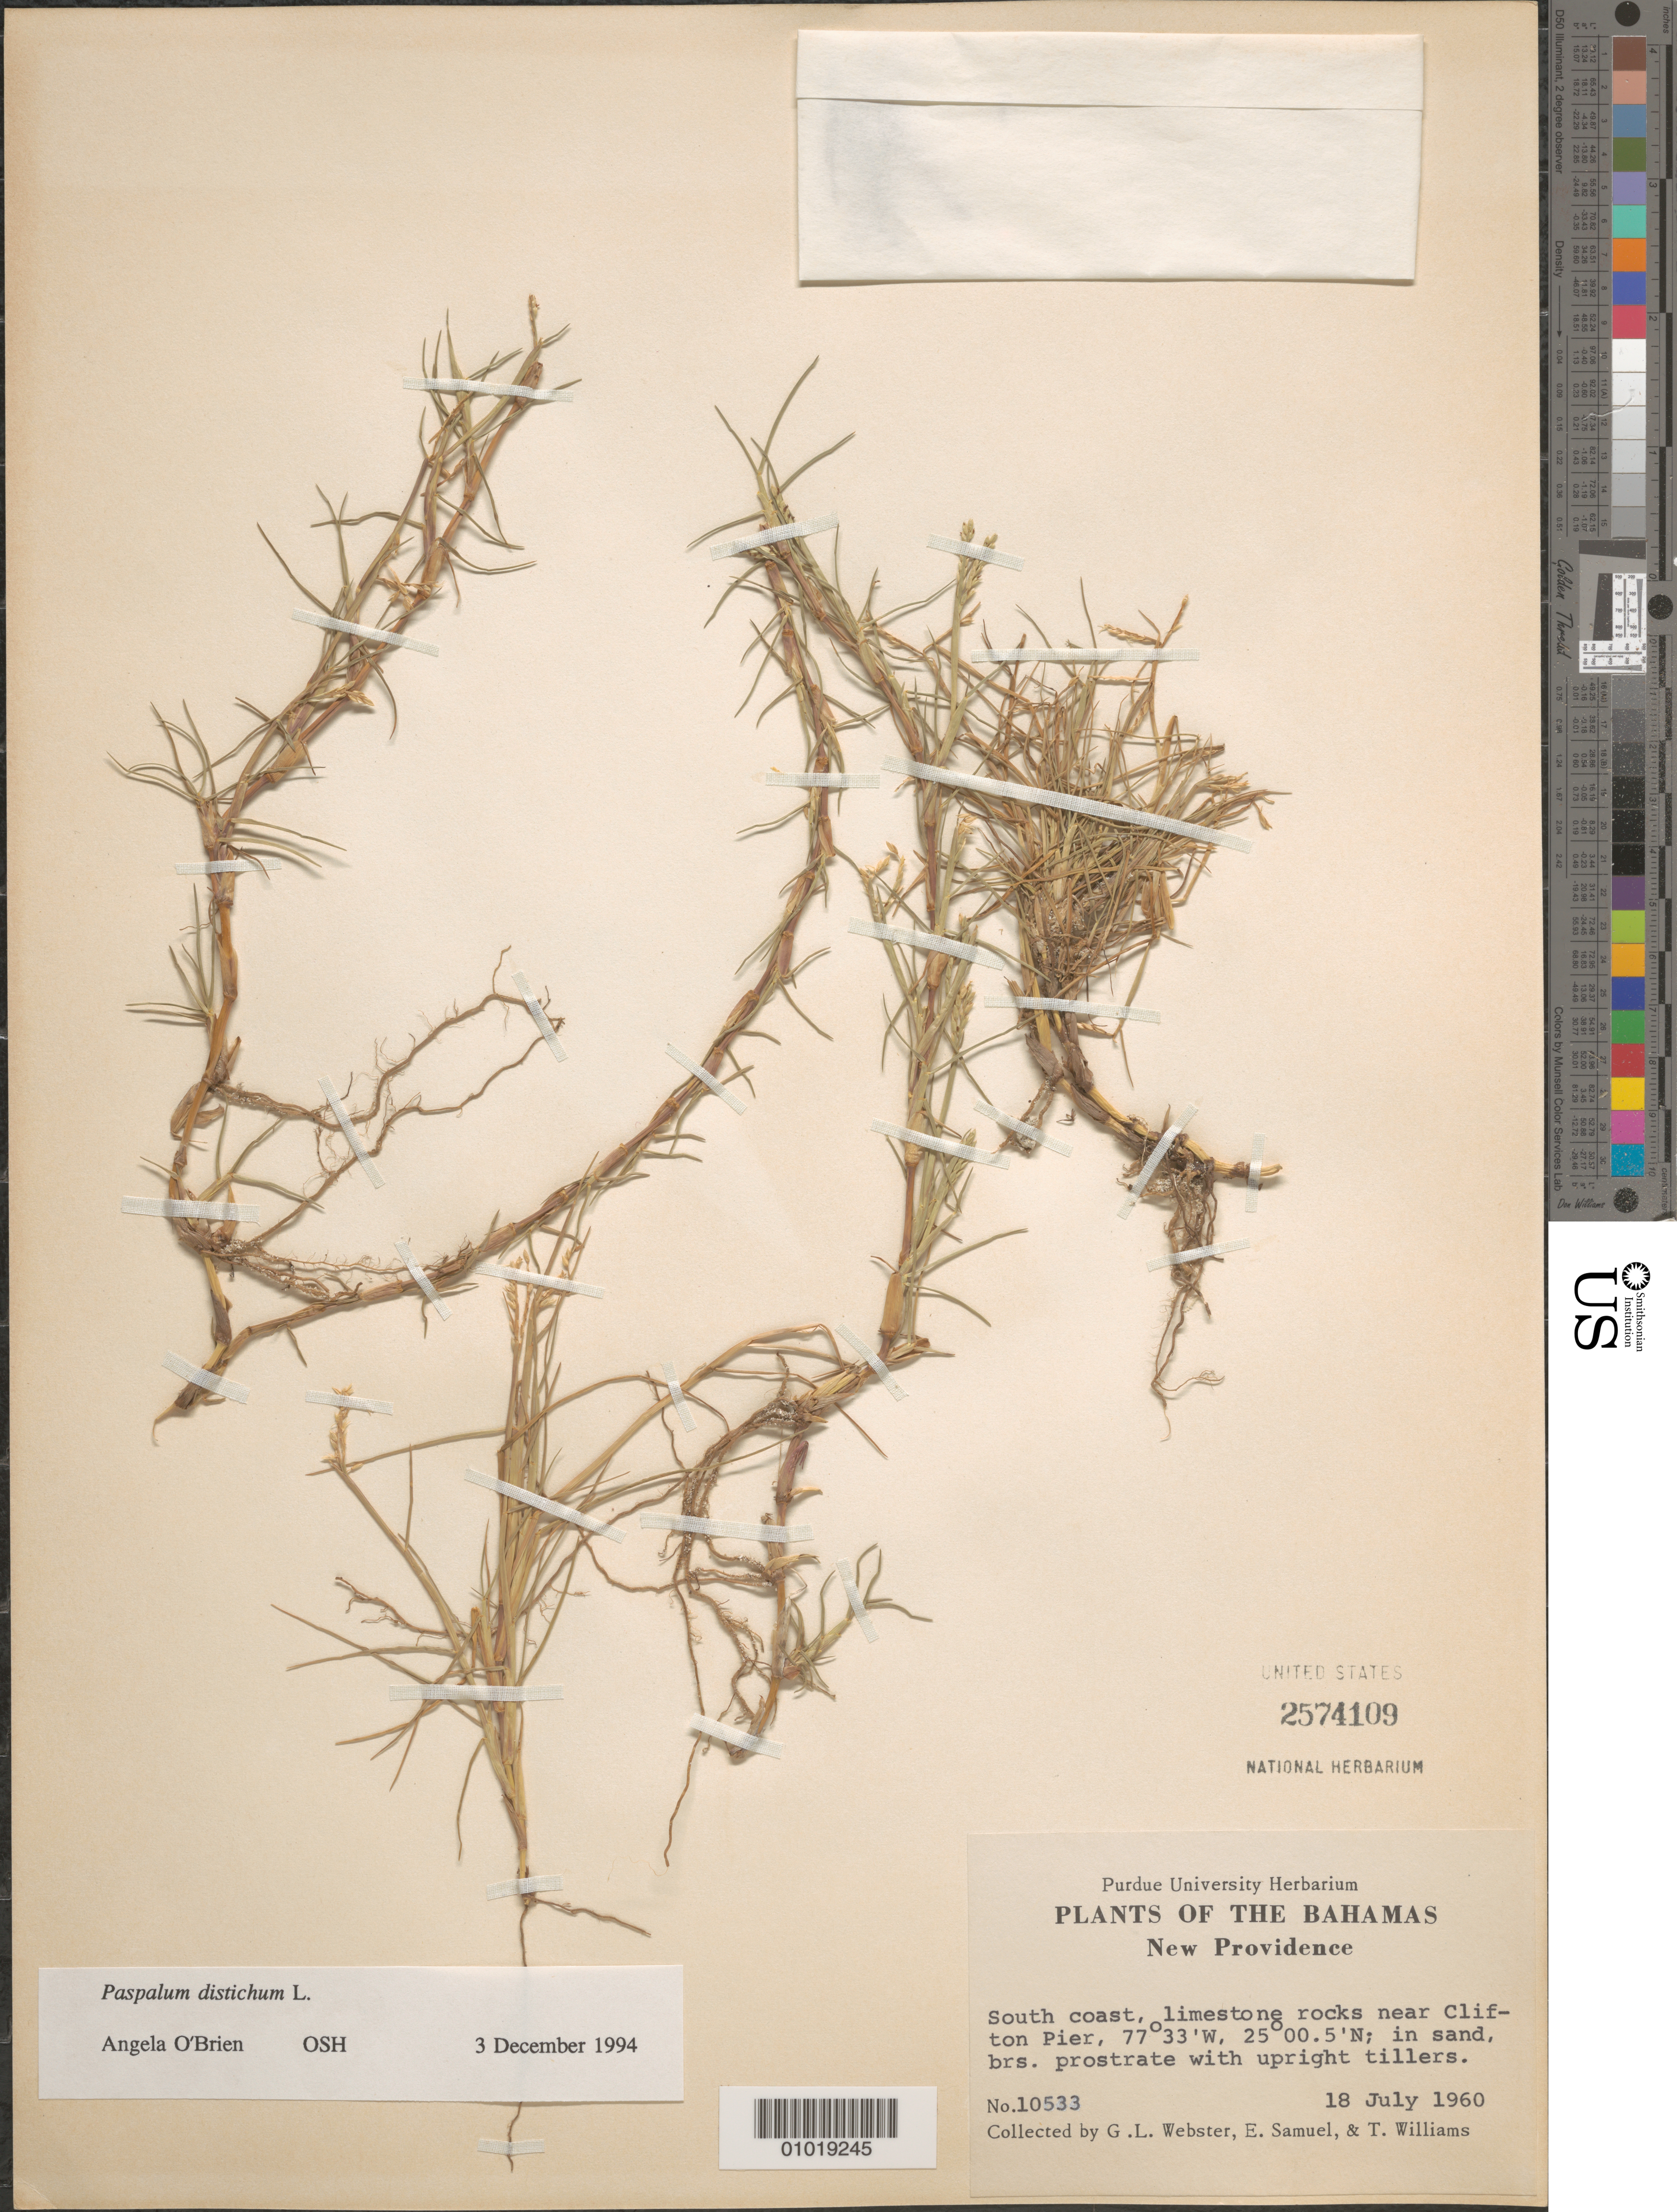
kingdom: Plantae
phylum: Tracheophyta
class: Liliopsida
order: Poales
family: Poaceae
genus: Paspalum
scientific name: Paspalum distichum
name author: L.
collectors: G. L. Webster, E. Samuel & T. Williams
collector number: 10533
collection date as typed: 18 Jul 1960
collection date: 1960-07-18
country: Bahamas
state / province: New Providence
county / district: Nassau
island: New Providence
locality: S coast, limestone rocks near Clifton Pier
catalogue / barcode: US 2574109